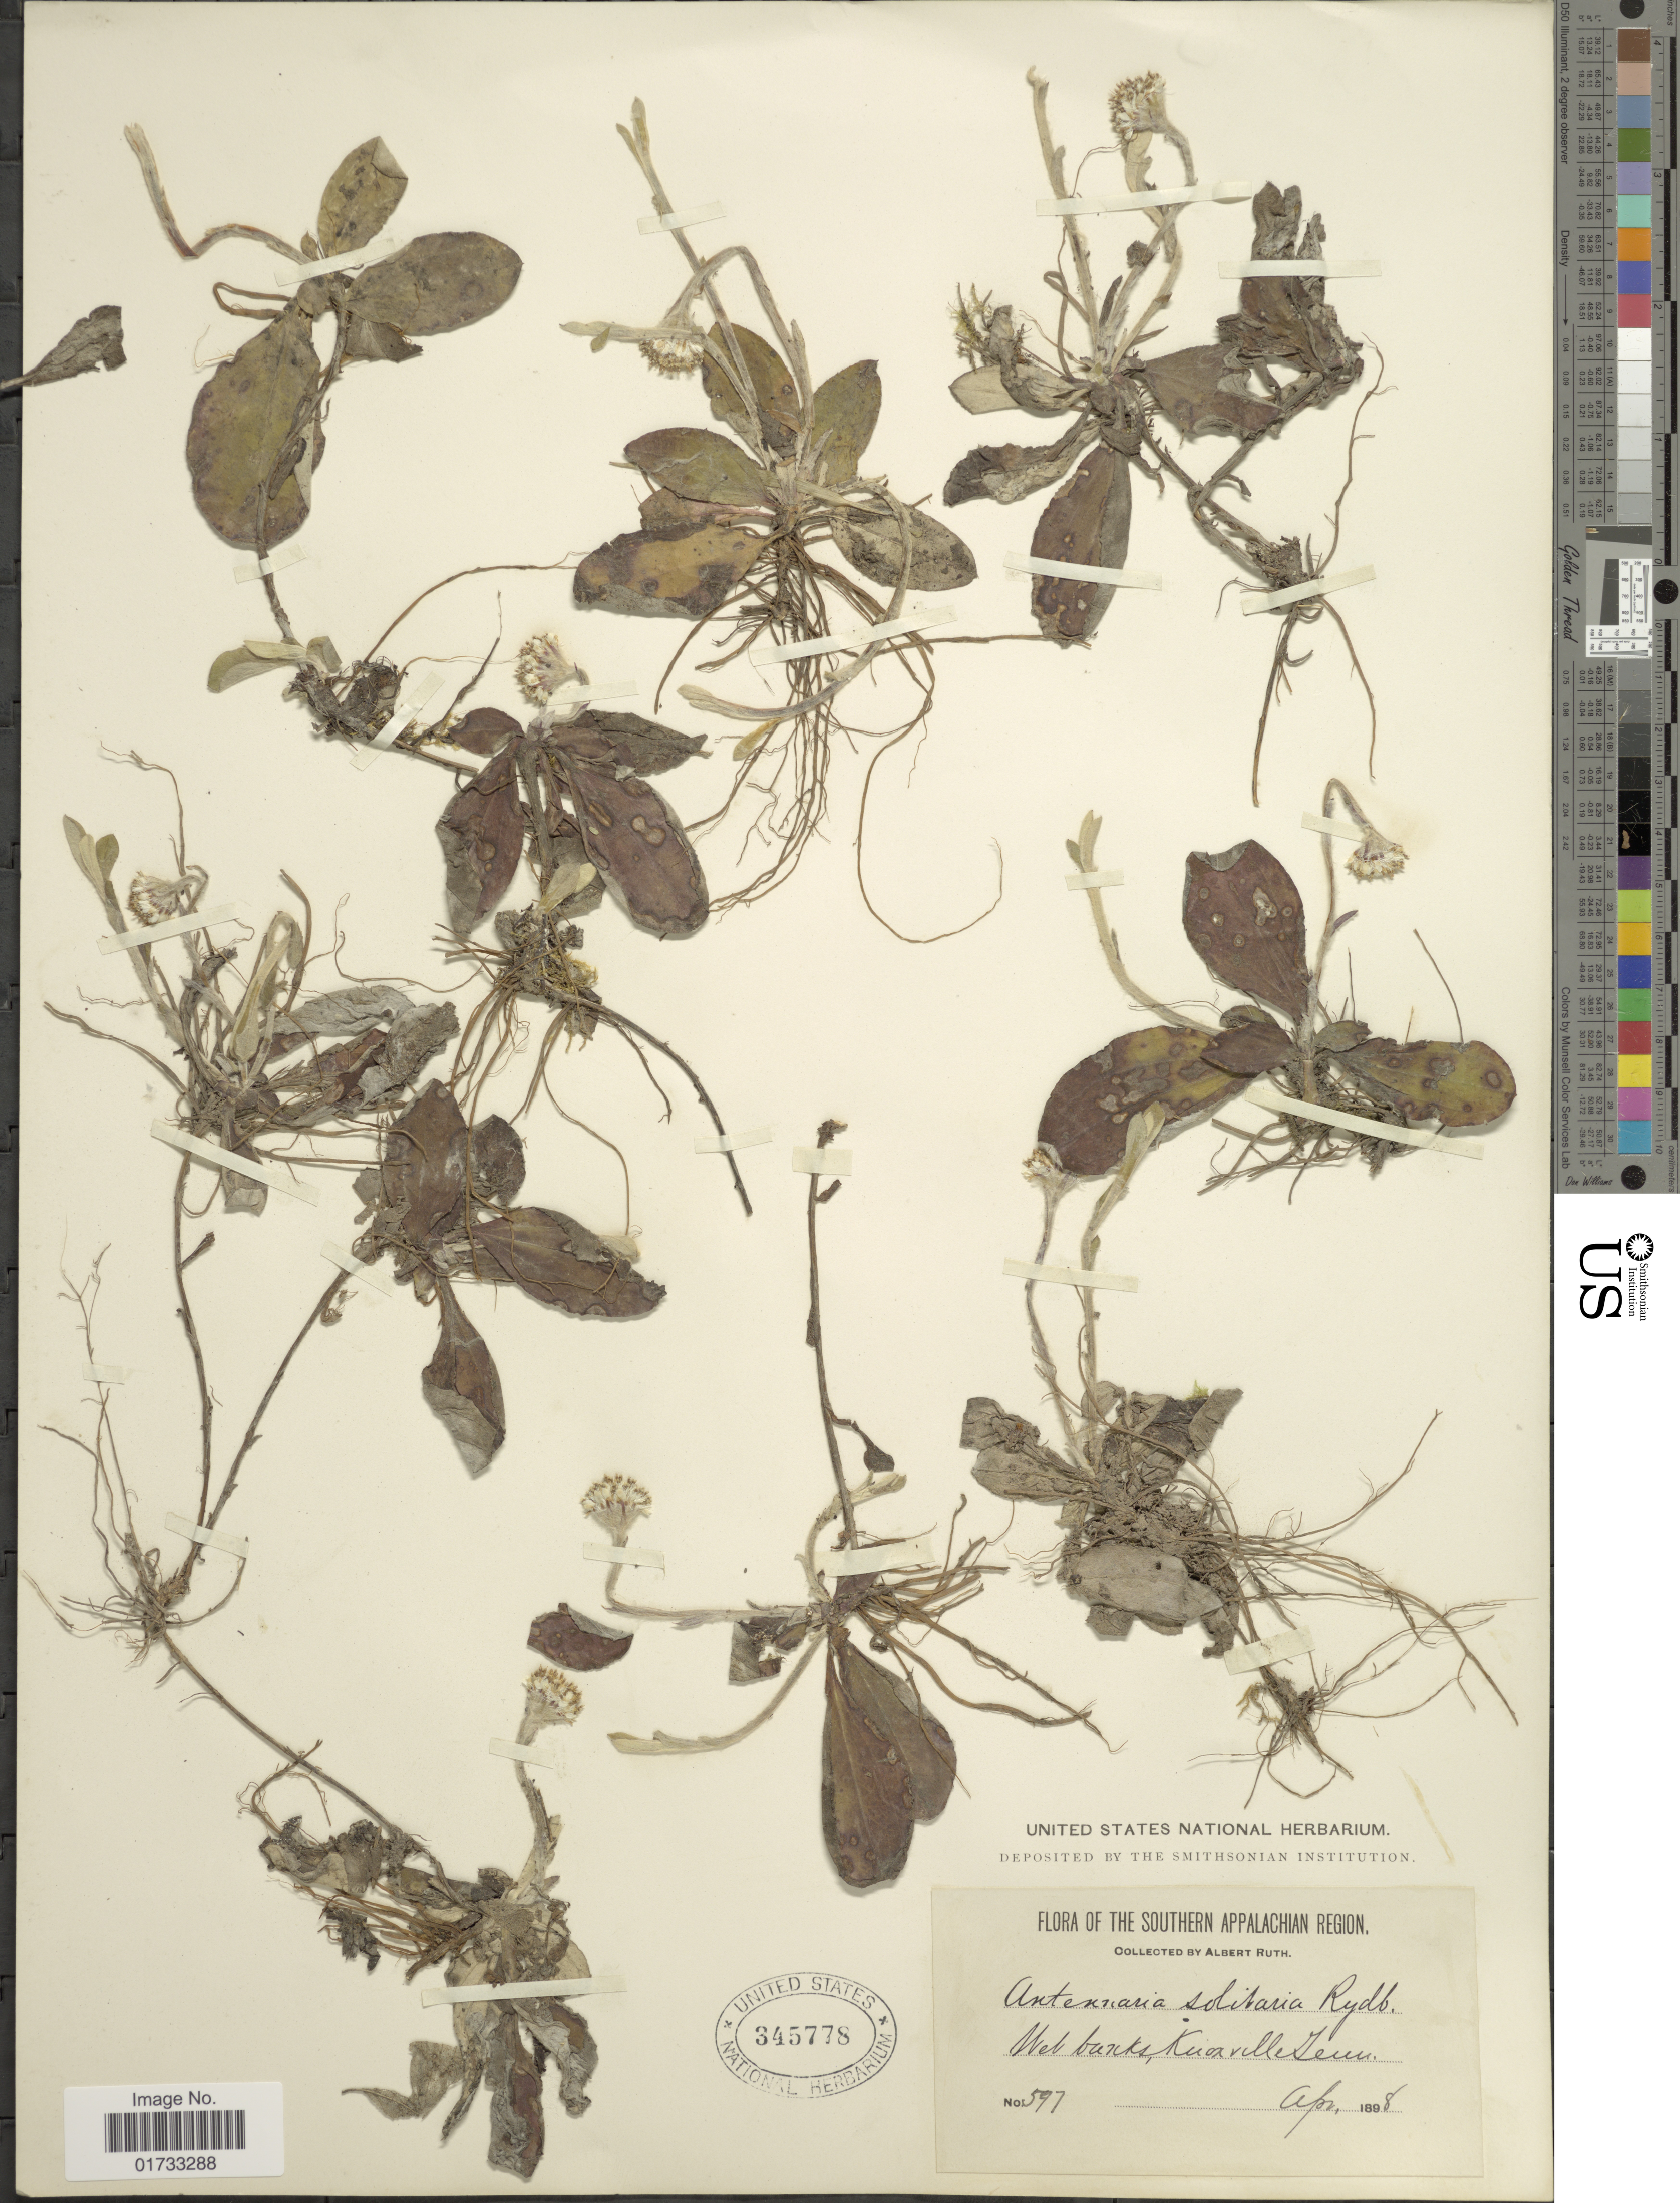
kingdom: Plantae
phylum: Tracheophyta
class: Magnoliopsida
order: Asterales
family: Asteraceae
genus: Antennaria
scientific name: Antennaria solitaria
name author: Rydb.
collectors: A. Ruth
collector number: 597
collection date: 1898-04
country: United States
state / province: Tennessee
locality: Southern Appalachian Region, wet banks, Knoxville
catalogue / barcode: US 345778